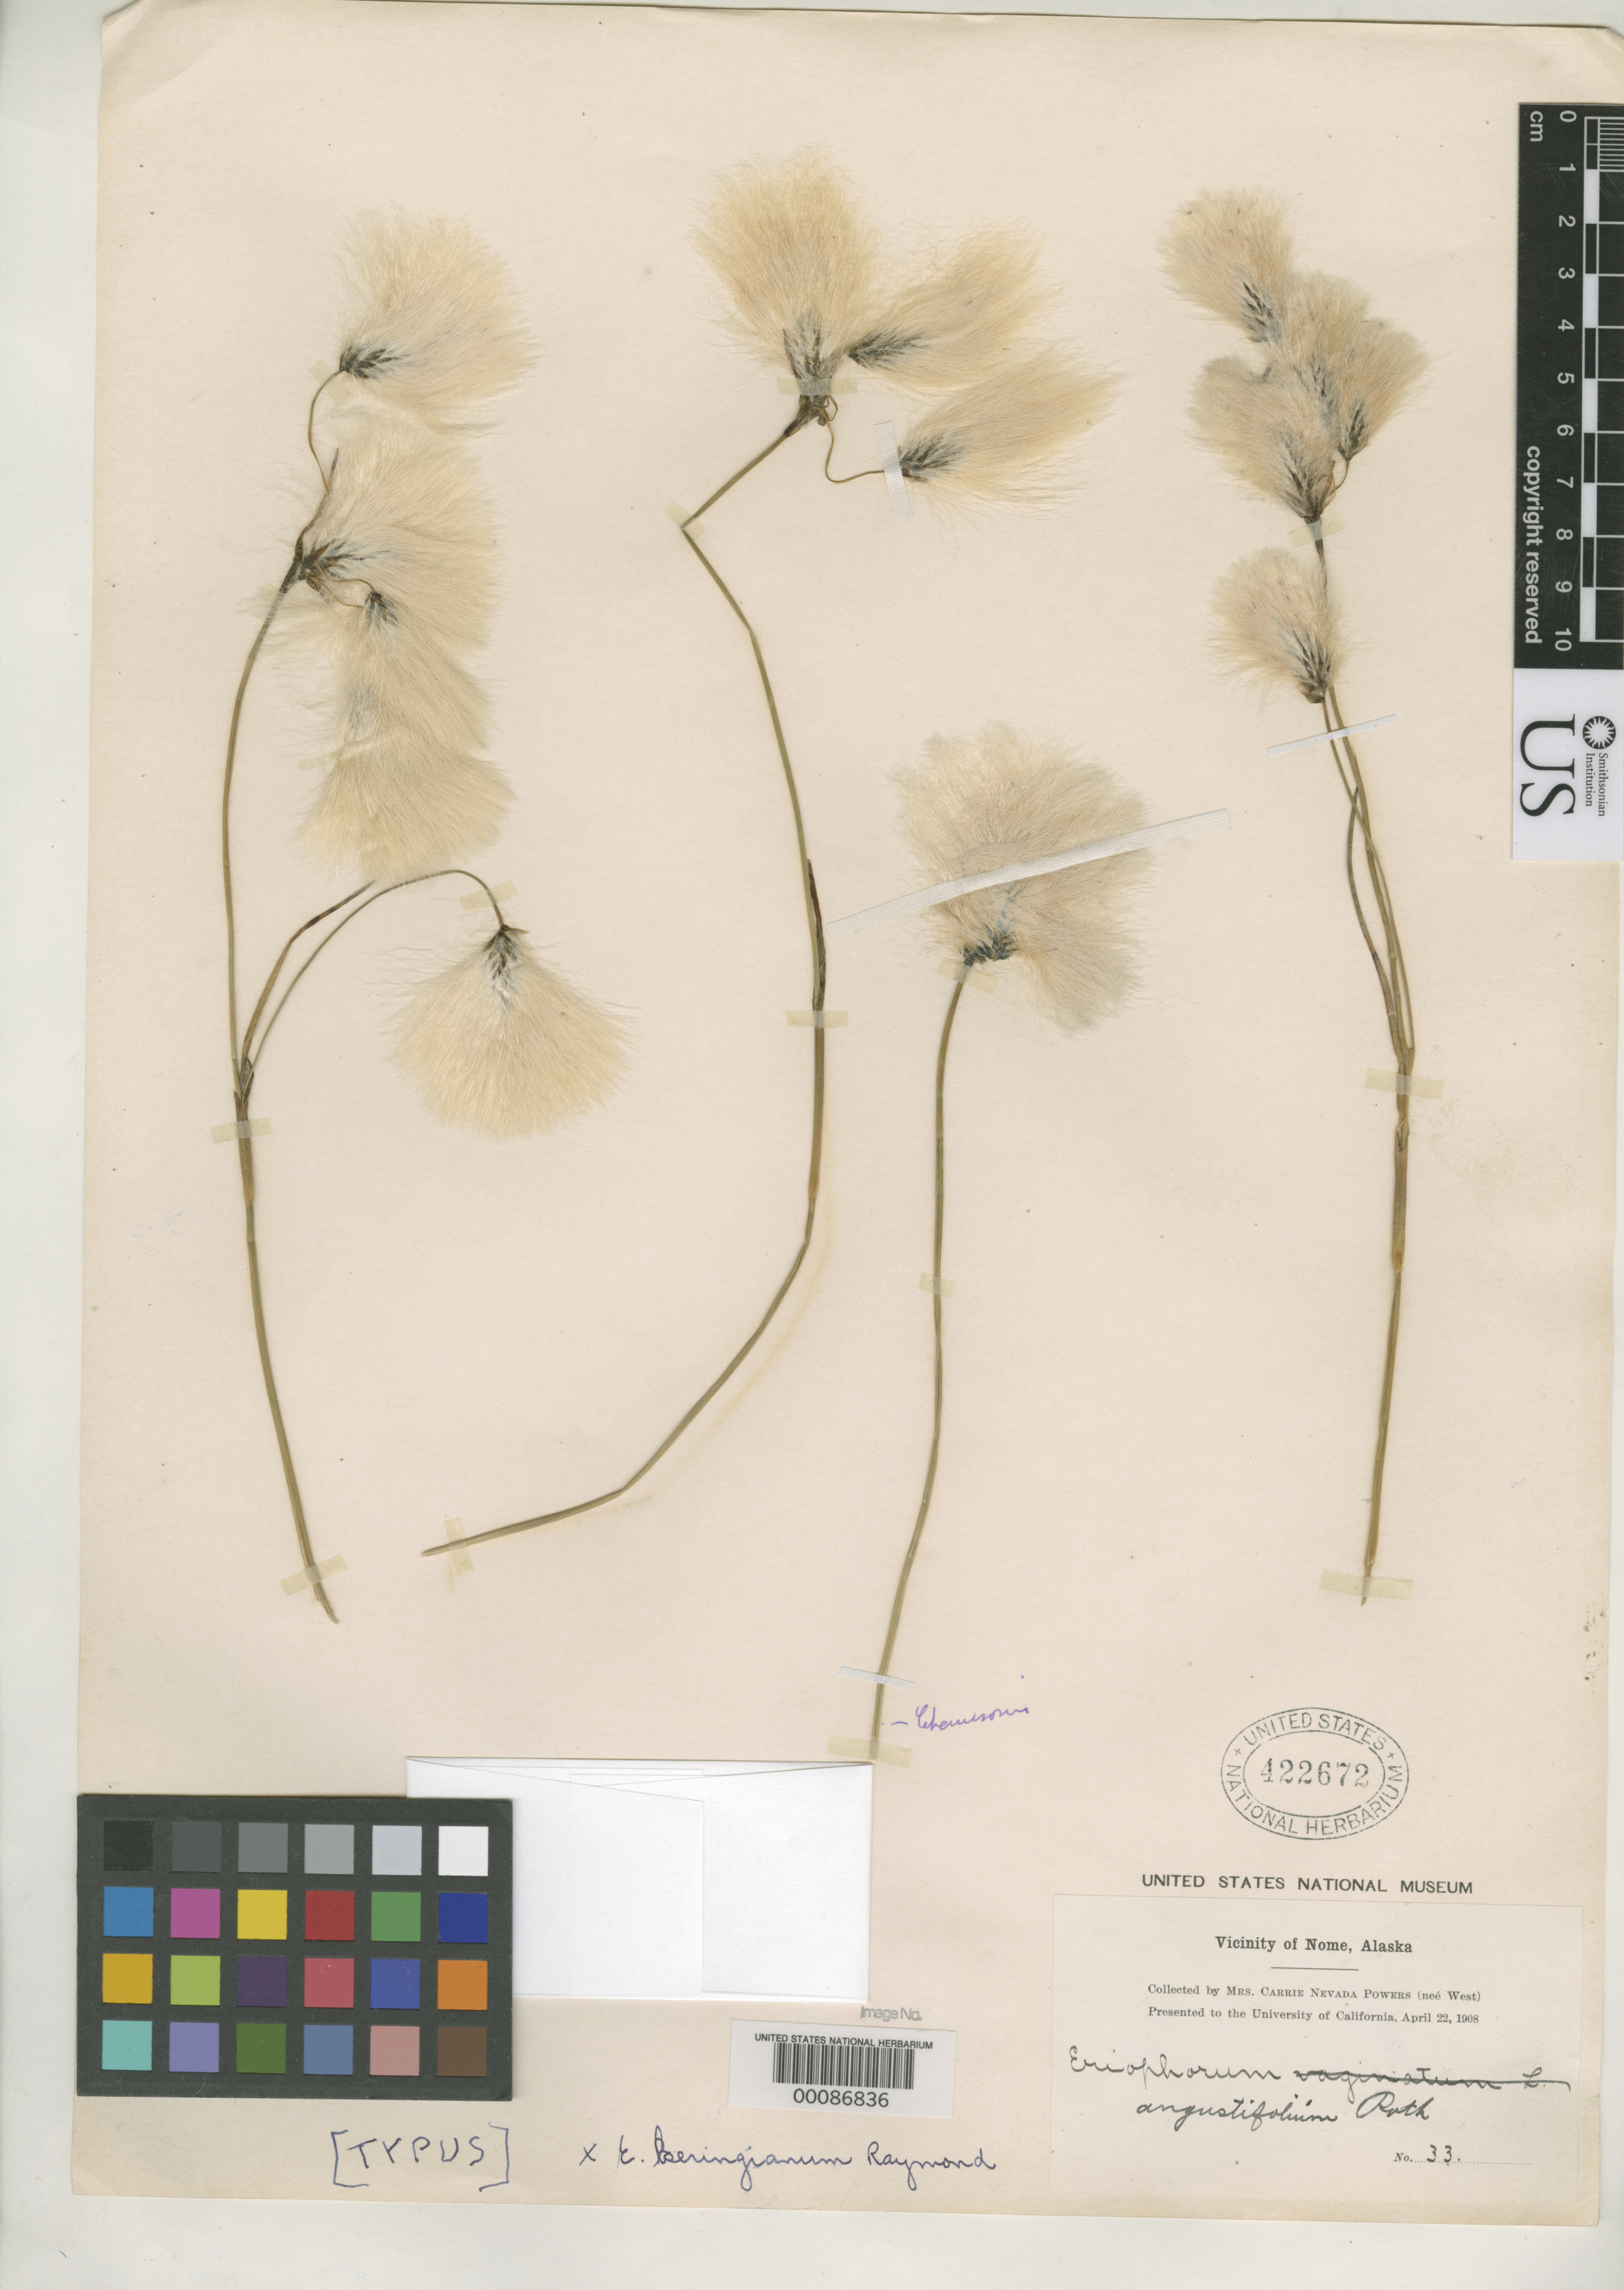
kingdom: Plantae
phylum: Tracheophyta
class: Liliopsida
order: Poales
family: Cyperaceae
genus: Eriophorum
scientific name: Eriophorum x beringianum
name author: Raymond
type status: Holotype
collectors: C. Powers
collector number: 33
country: United States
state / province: Alaska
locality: Nome.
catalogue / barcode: US 422672